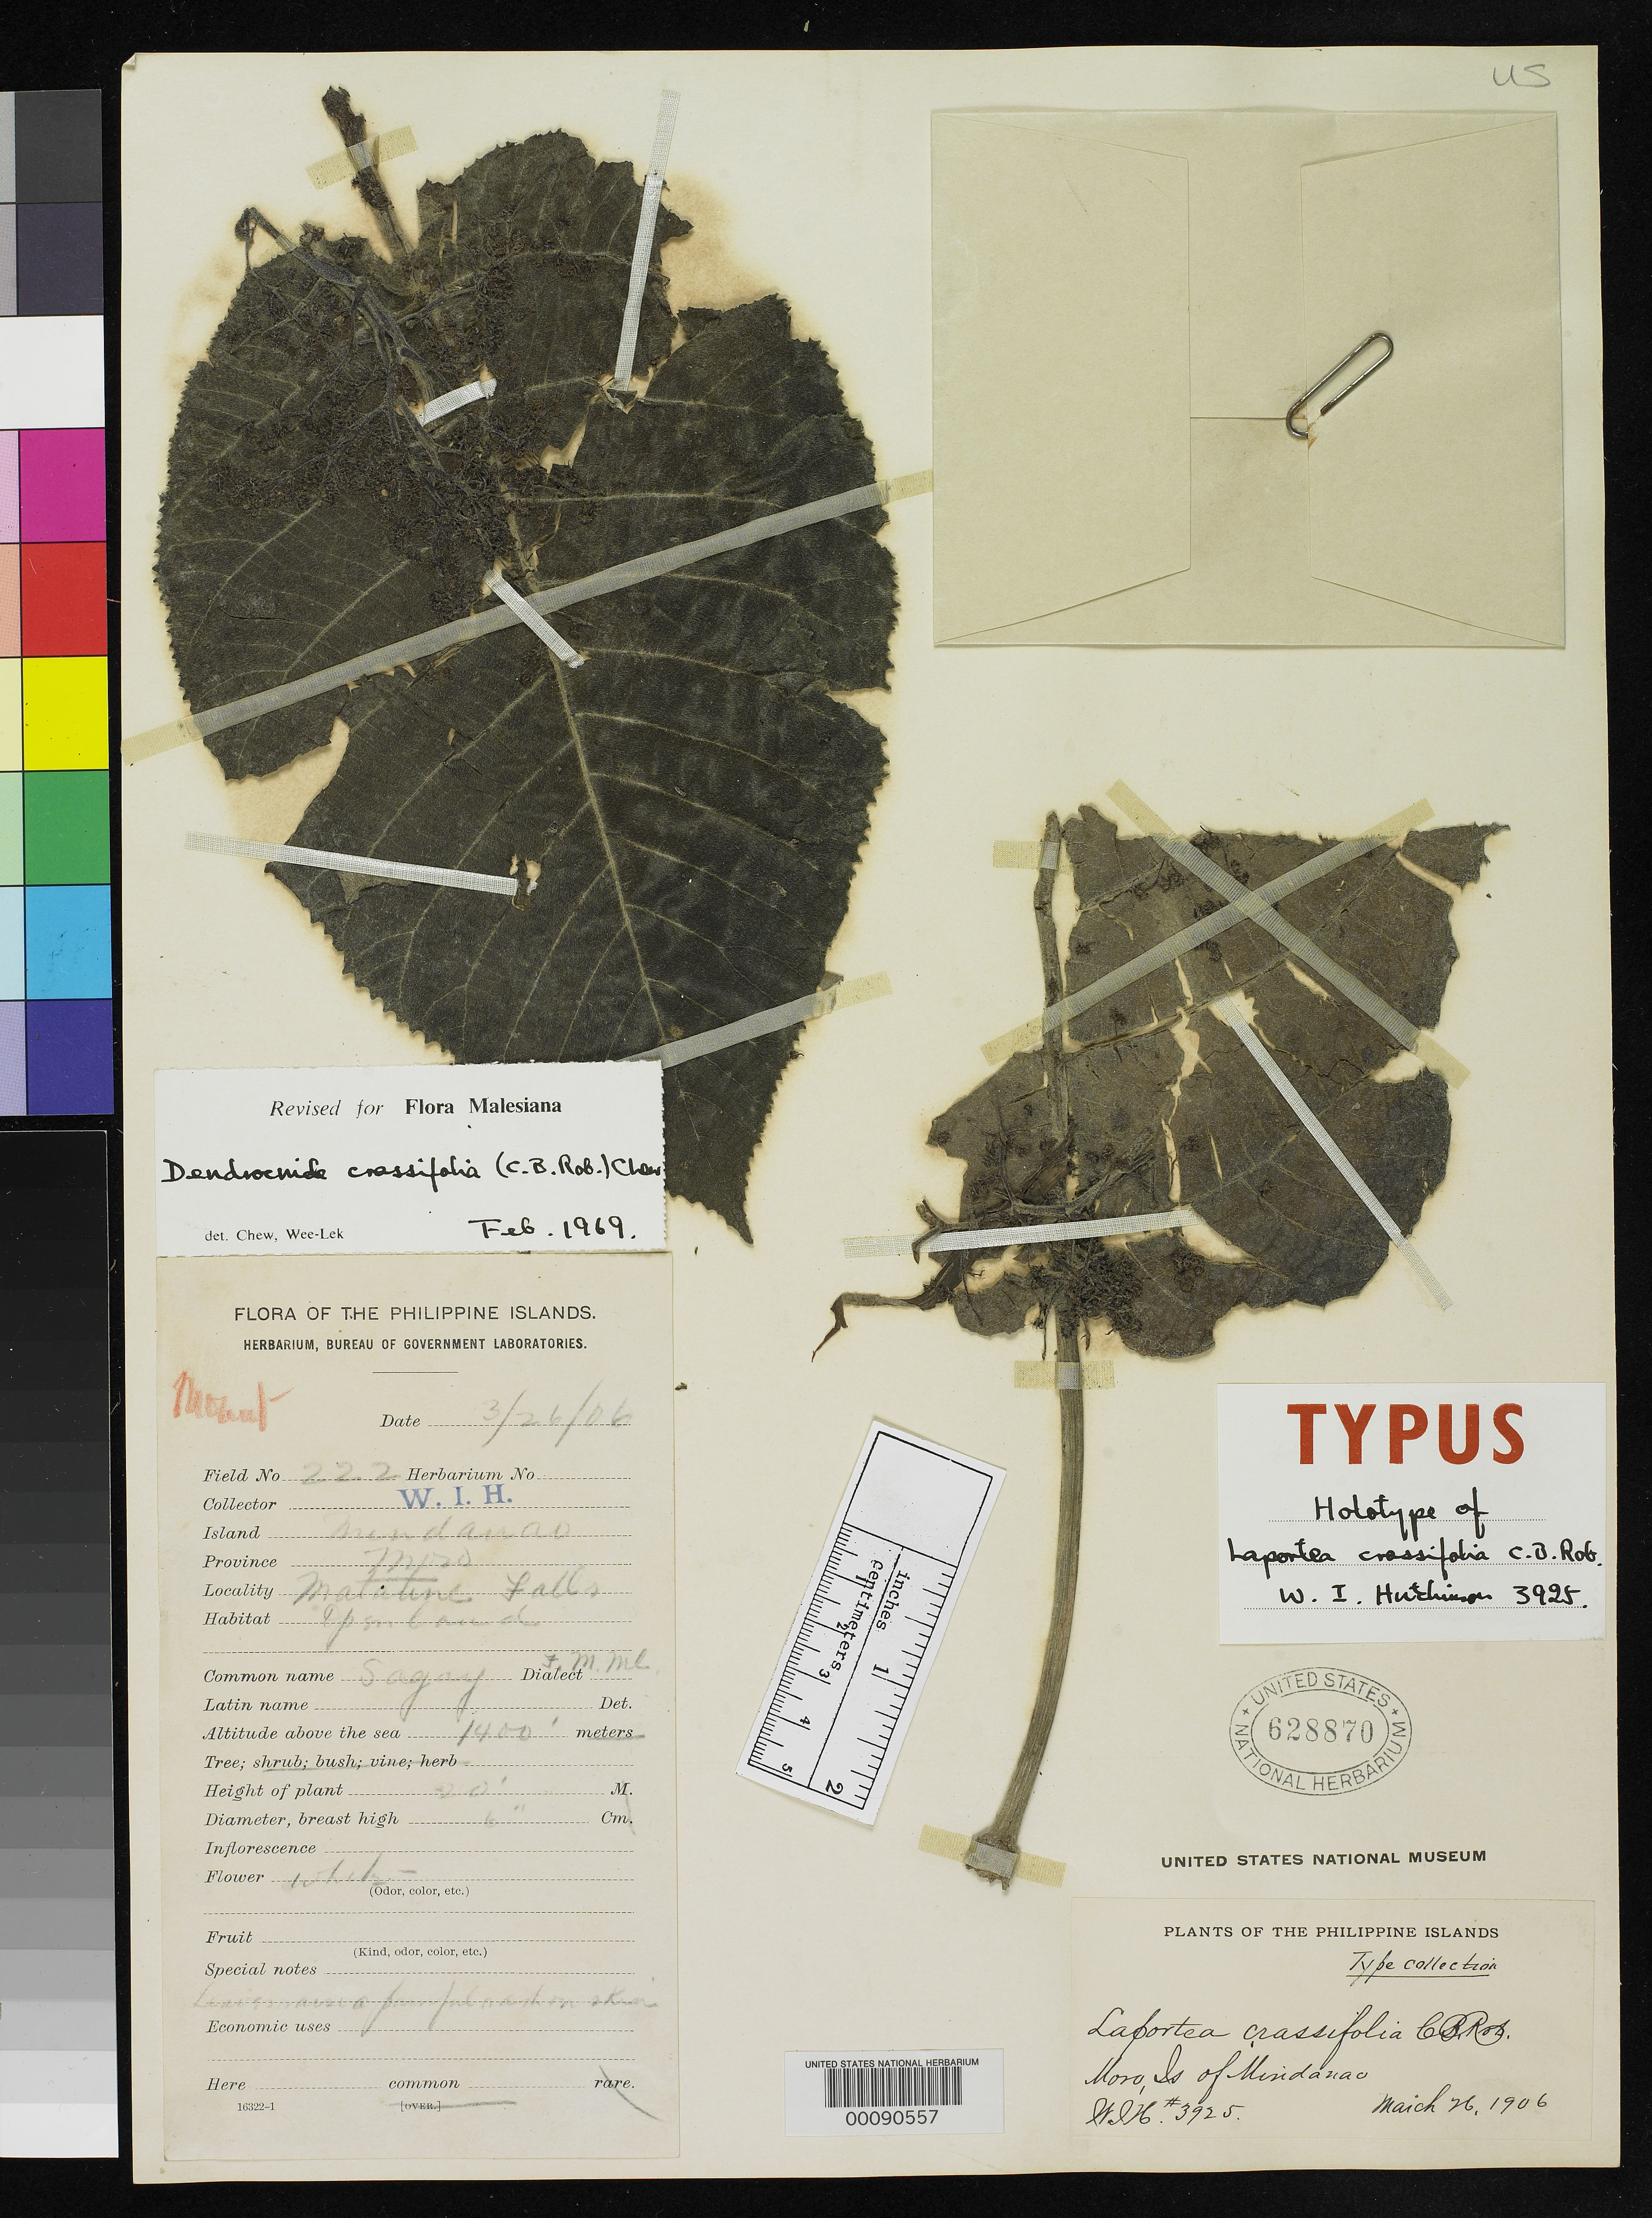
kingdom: Plantae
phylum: Tracheophyta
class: Magnoliopsida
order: Rosales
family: Urticaceae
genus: Laportea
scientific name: Laportea crassifolia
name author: C.B. Rob.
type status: Holotype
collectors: W. I. Hutchinson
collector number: Bur. Sci. 3925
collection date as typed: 26 Mar 1906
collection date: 1906-03-26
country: Philippines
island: Mindanao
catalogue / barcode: US 628870